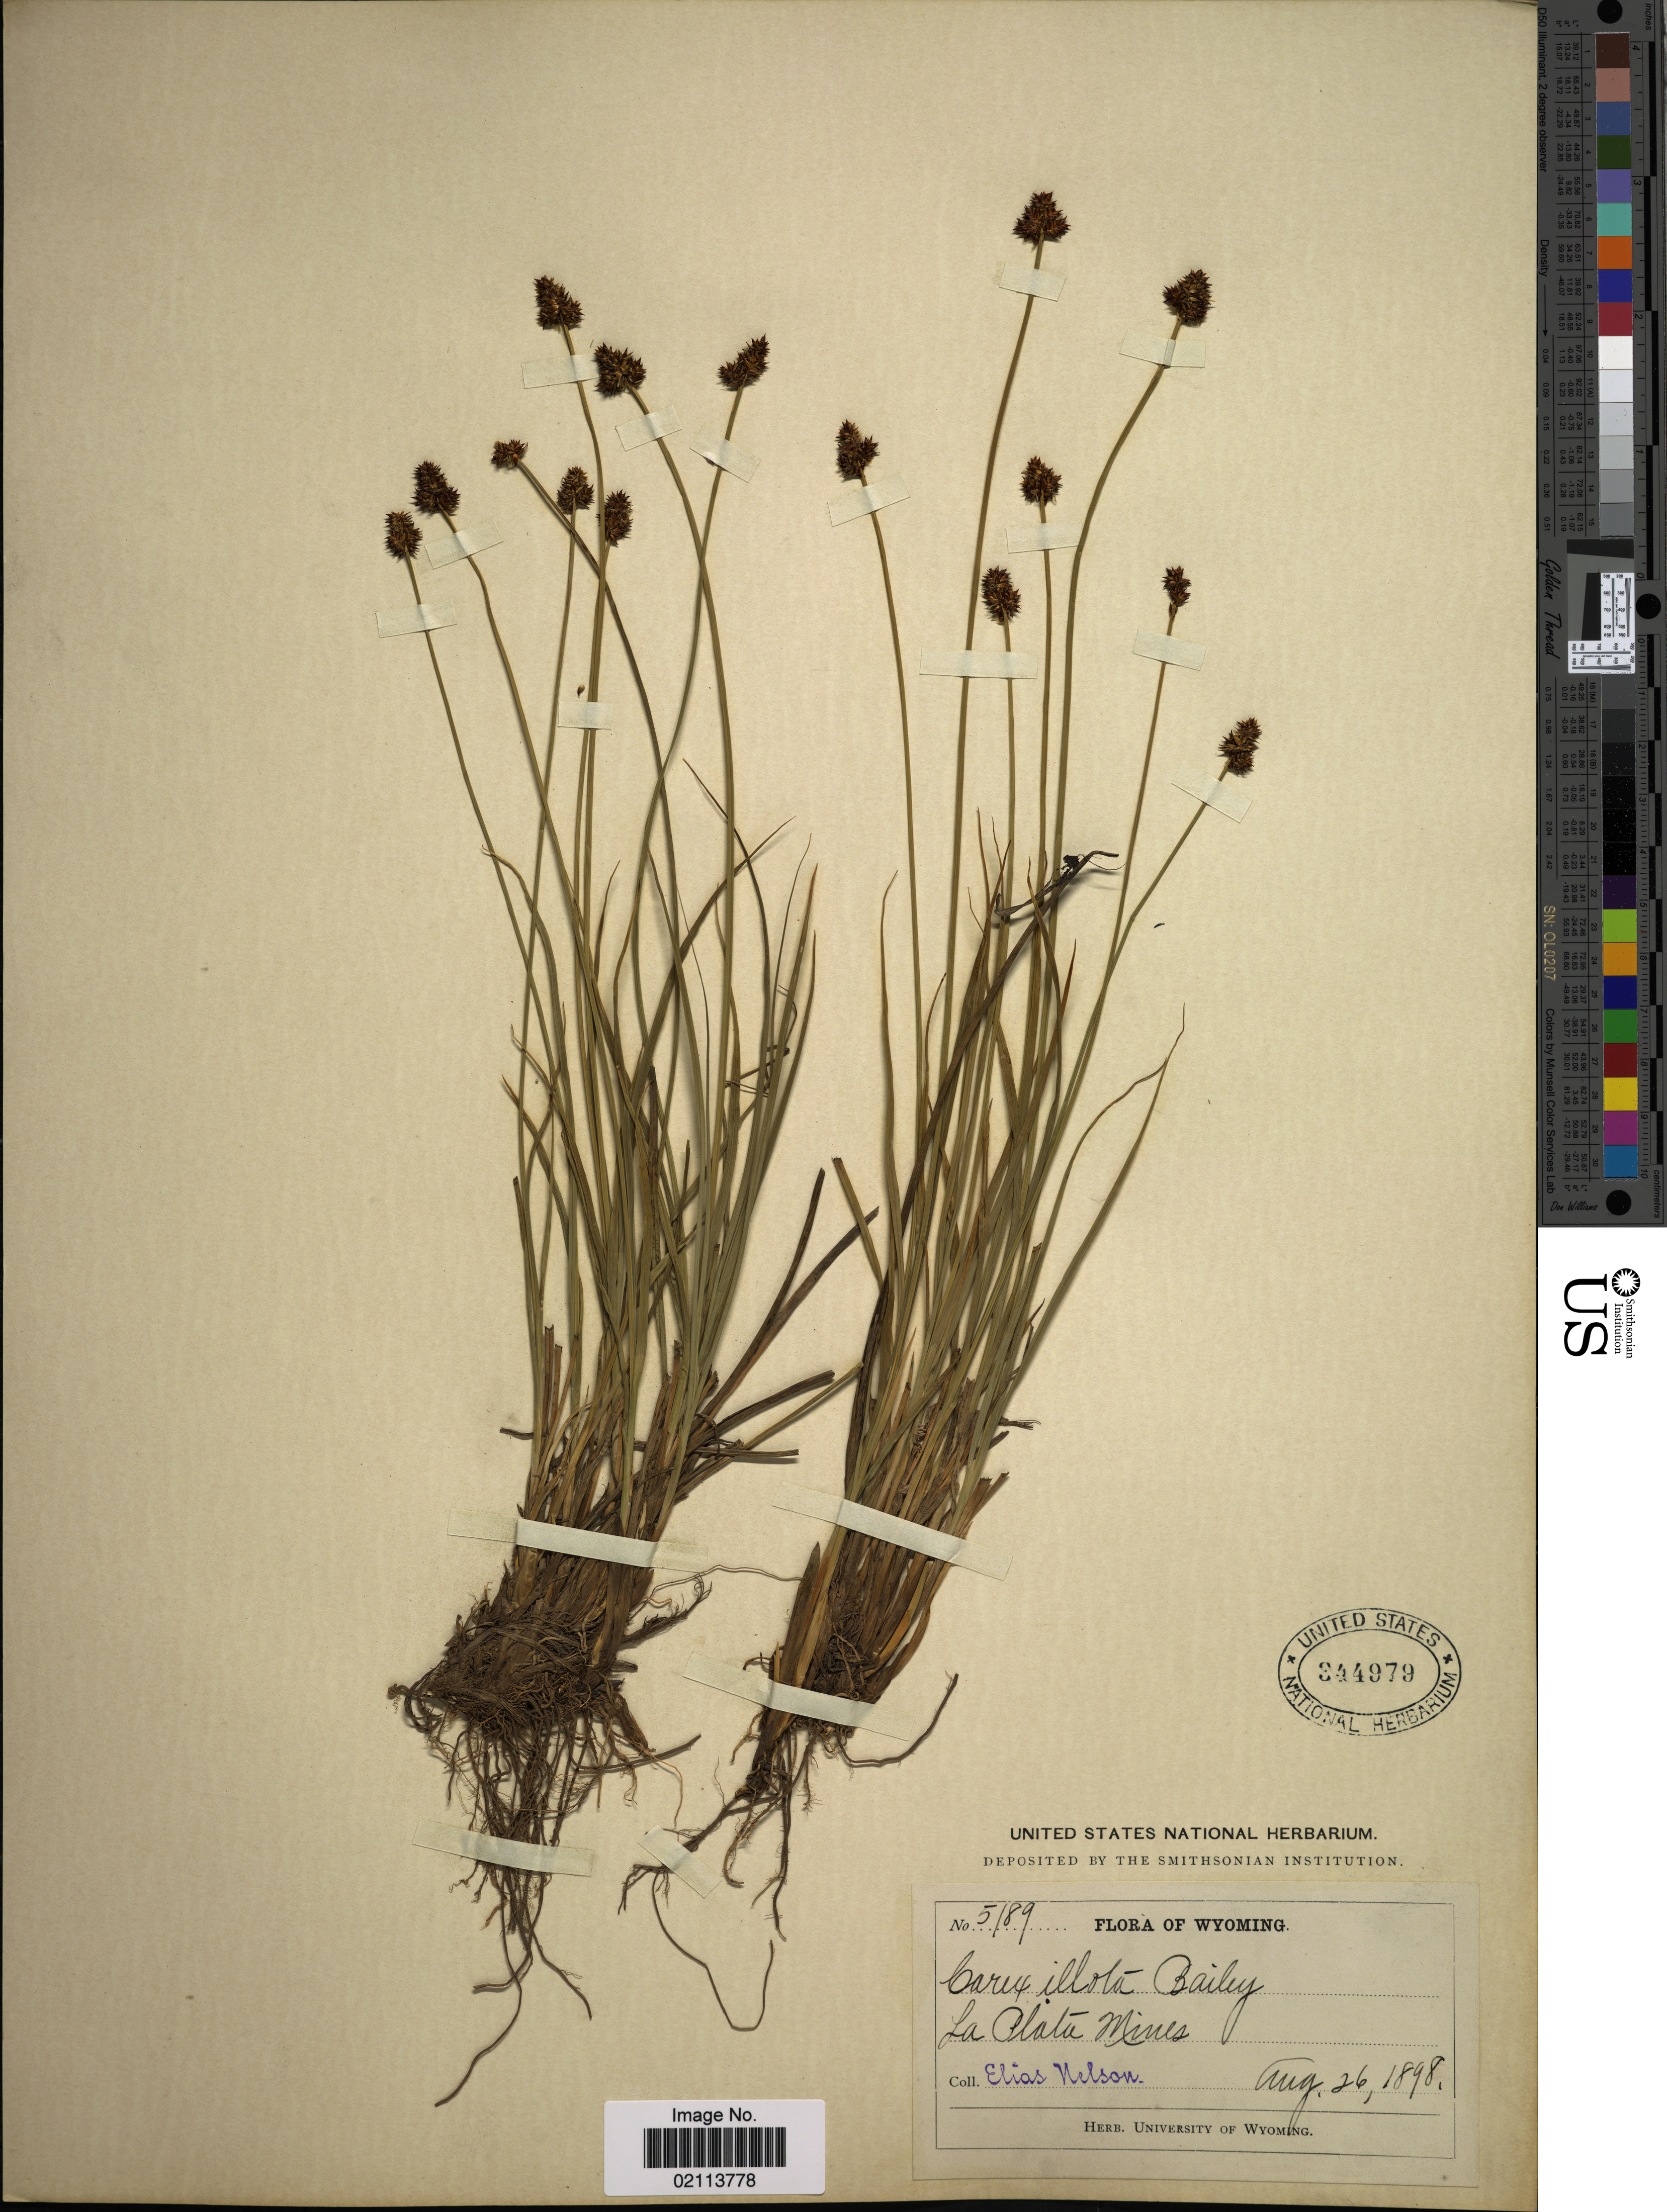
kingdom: Plantae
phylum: Tracheophyta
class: Liliopsida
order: Poales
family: Cyperaceae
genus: Carex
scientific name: Carex illota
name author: L.H. Bailey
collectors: E. Nelson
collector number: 5189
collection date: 1898-08-26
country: United States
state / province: Wyoming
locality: La Plata Mines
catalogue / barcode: US 344979